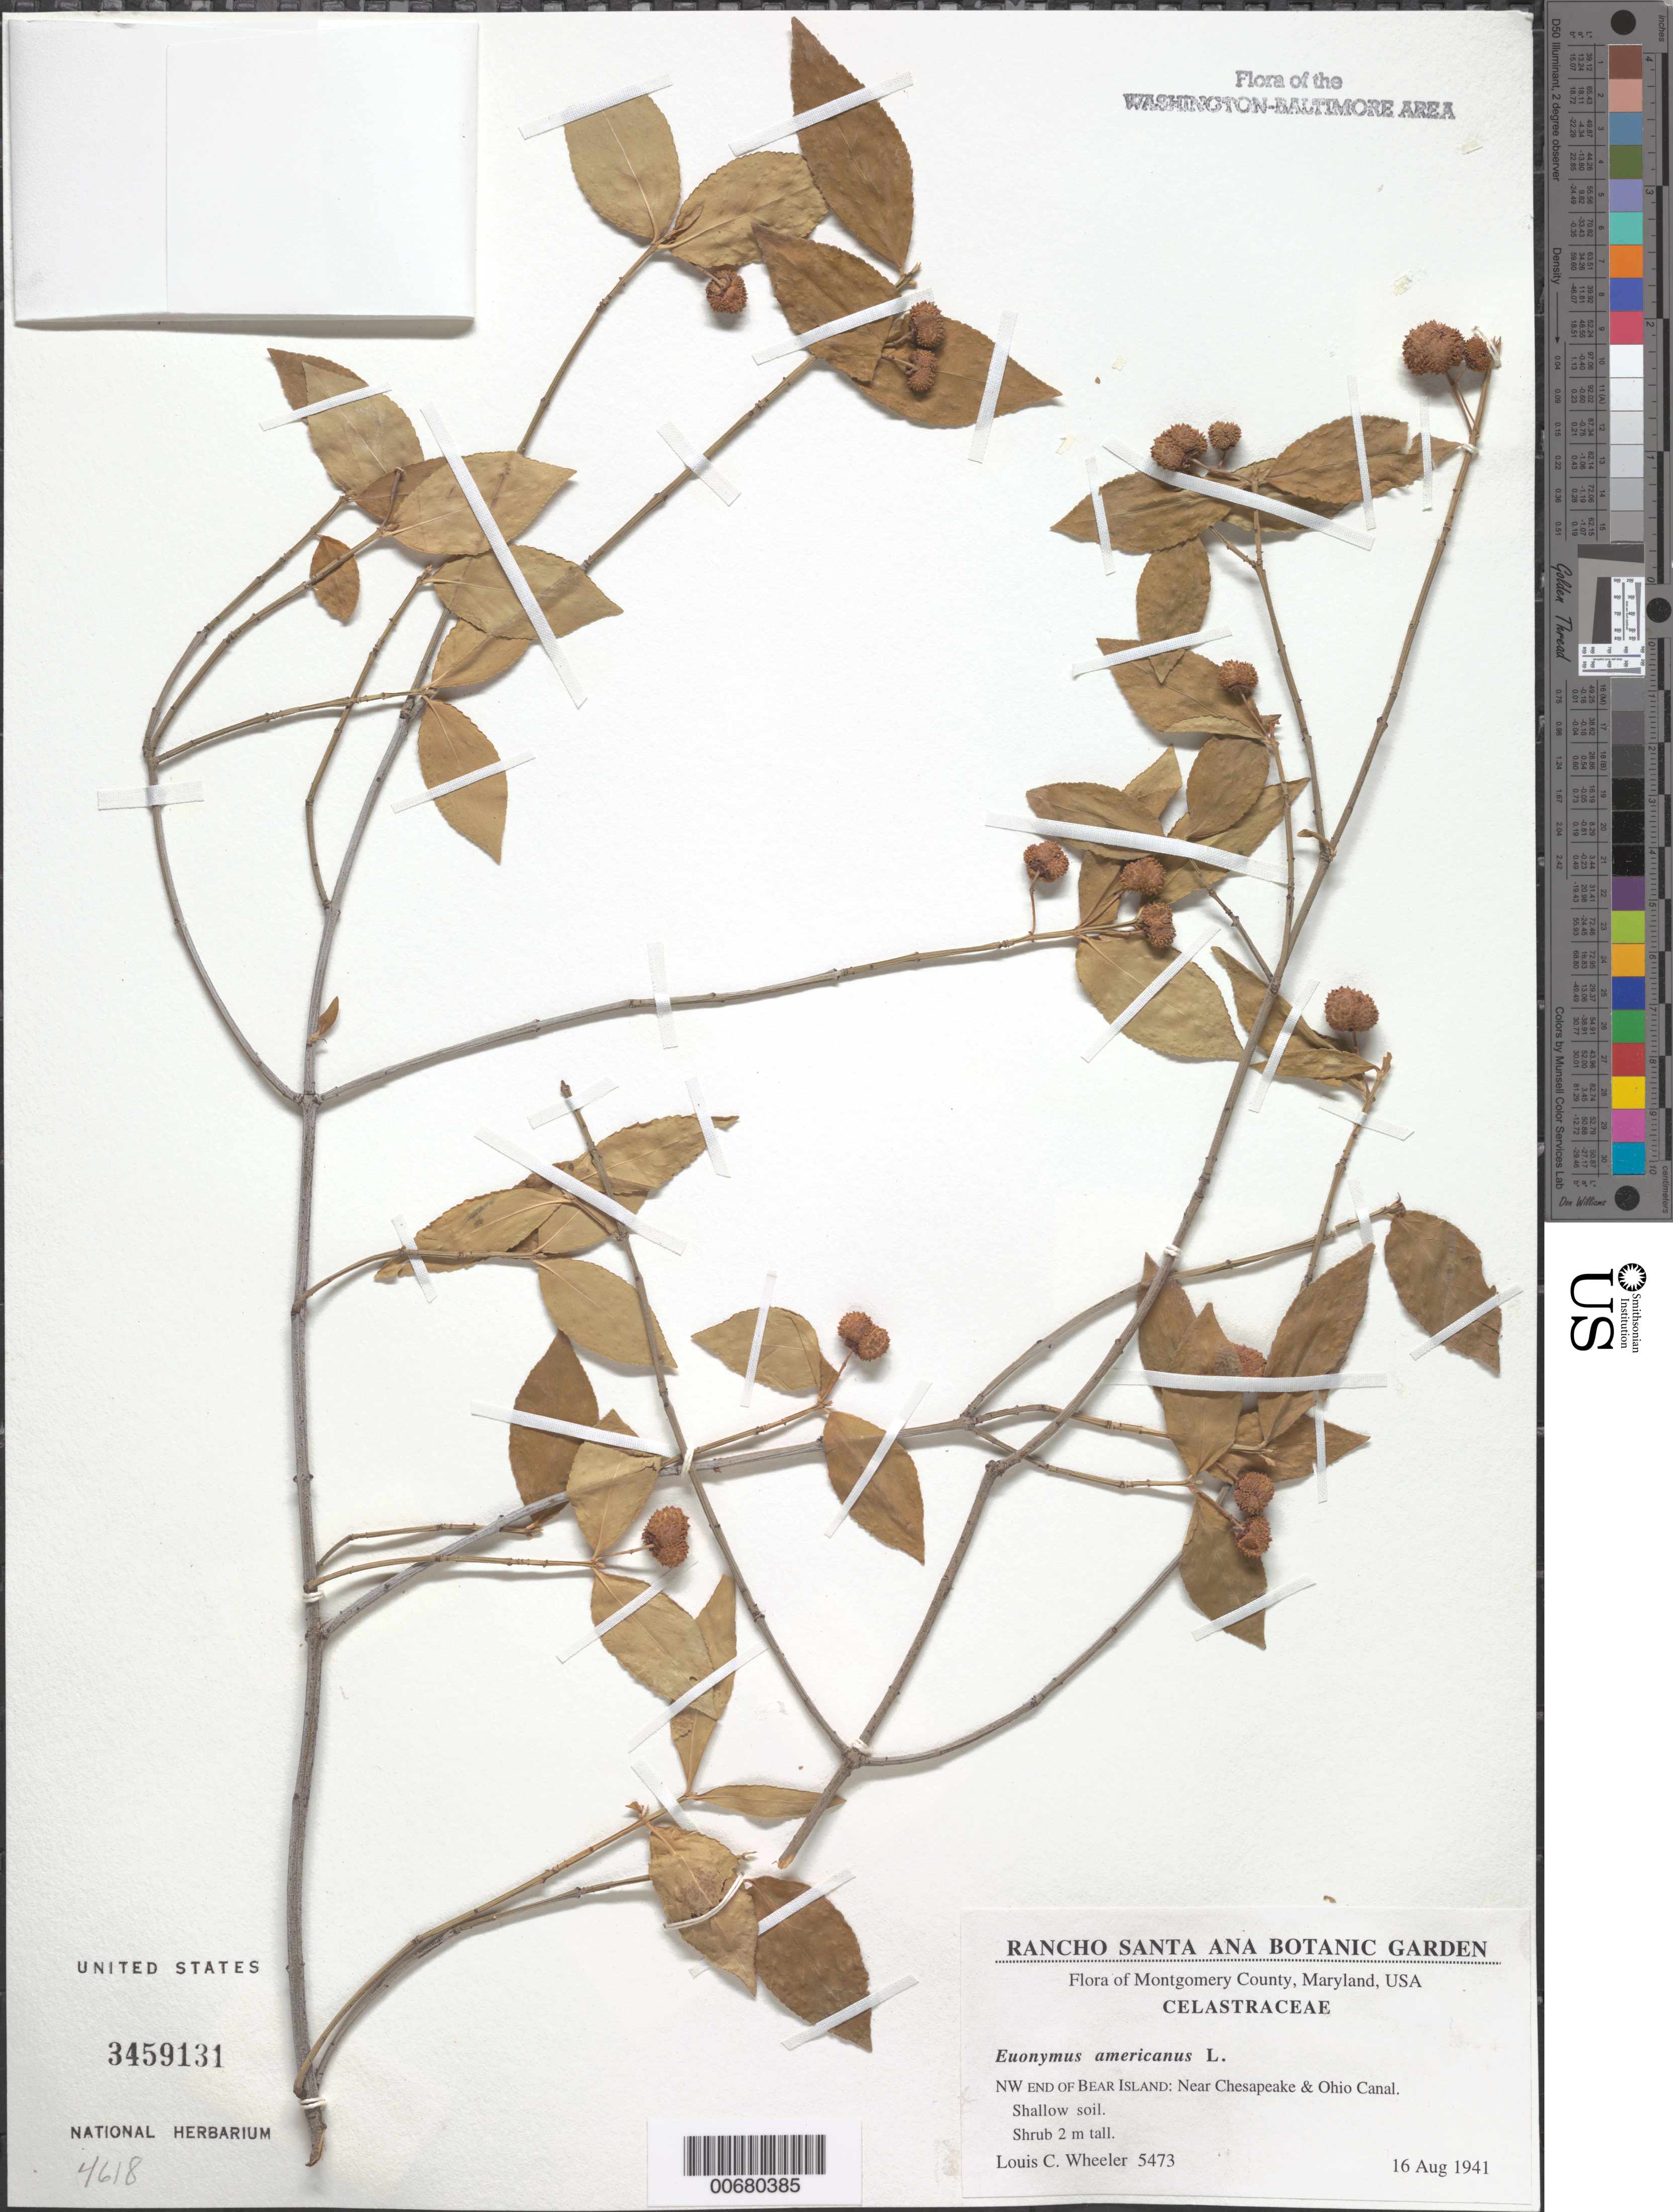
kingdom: Plantae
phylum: Tracheophyta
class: Magnoliopsida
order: Celastrales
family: Celastraceae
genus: Euonymus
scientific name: Euonymus americanus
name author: L.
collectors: L. C. Wheeler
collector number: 5473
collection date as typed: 16 Aug 1941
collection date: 1941-08-16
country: United States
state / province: Maryland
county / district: Montgomery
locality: NW end Bear Island: near Chesapeake & Ohio Canal.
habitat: Shallow soil.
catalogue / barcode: US 3459131